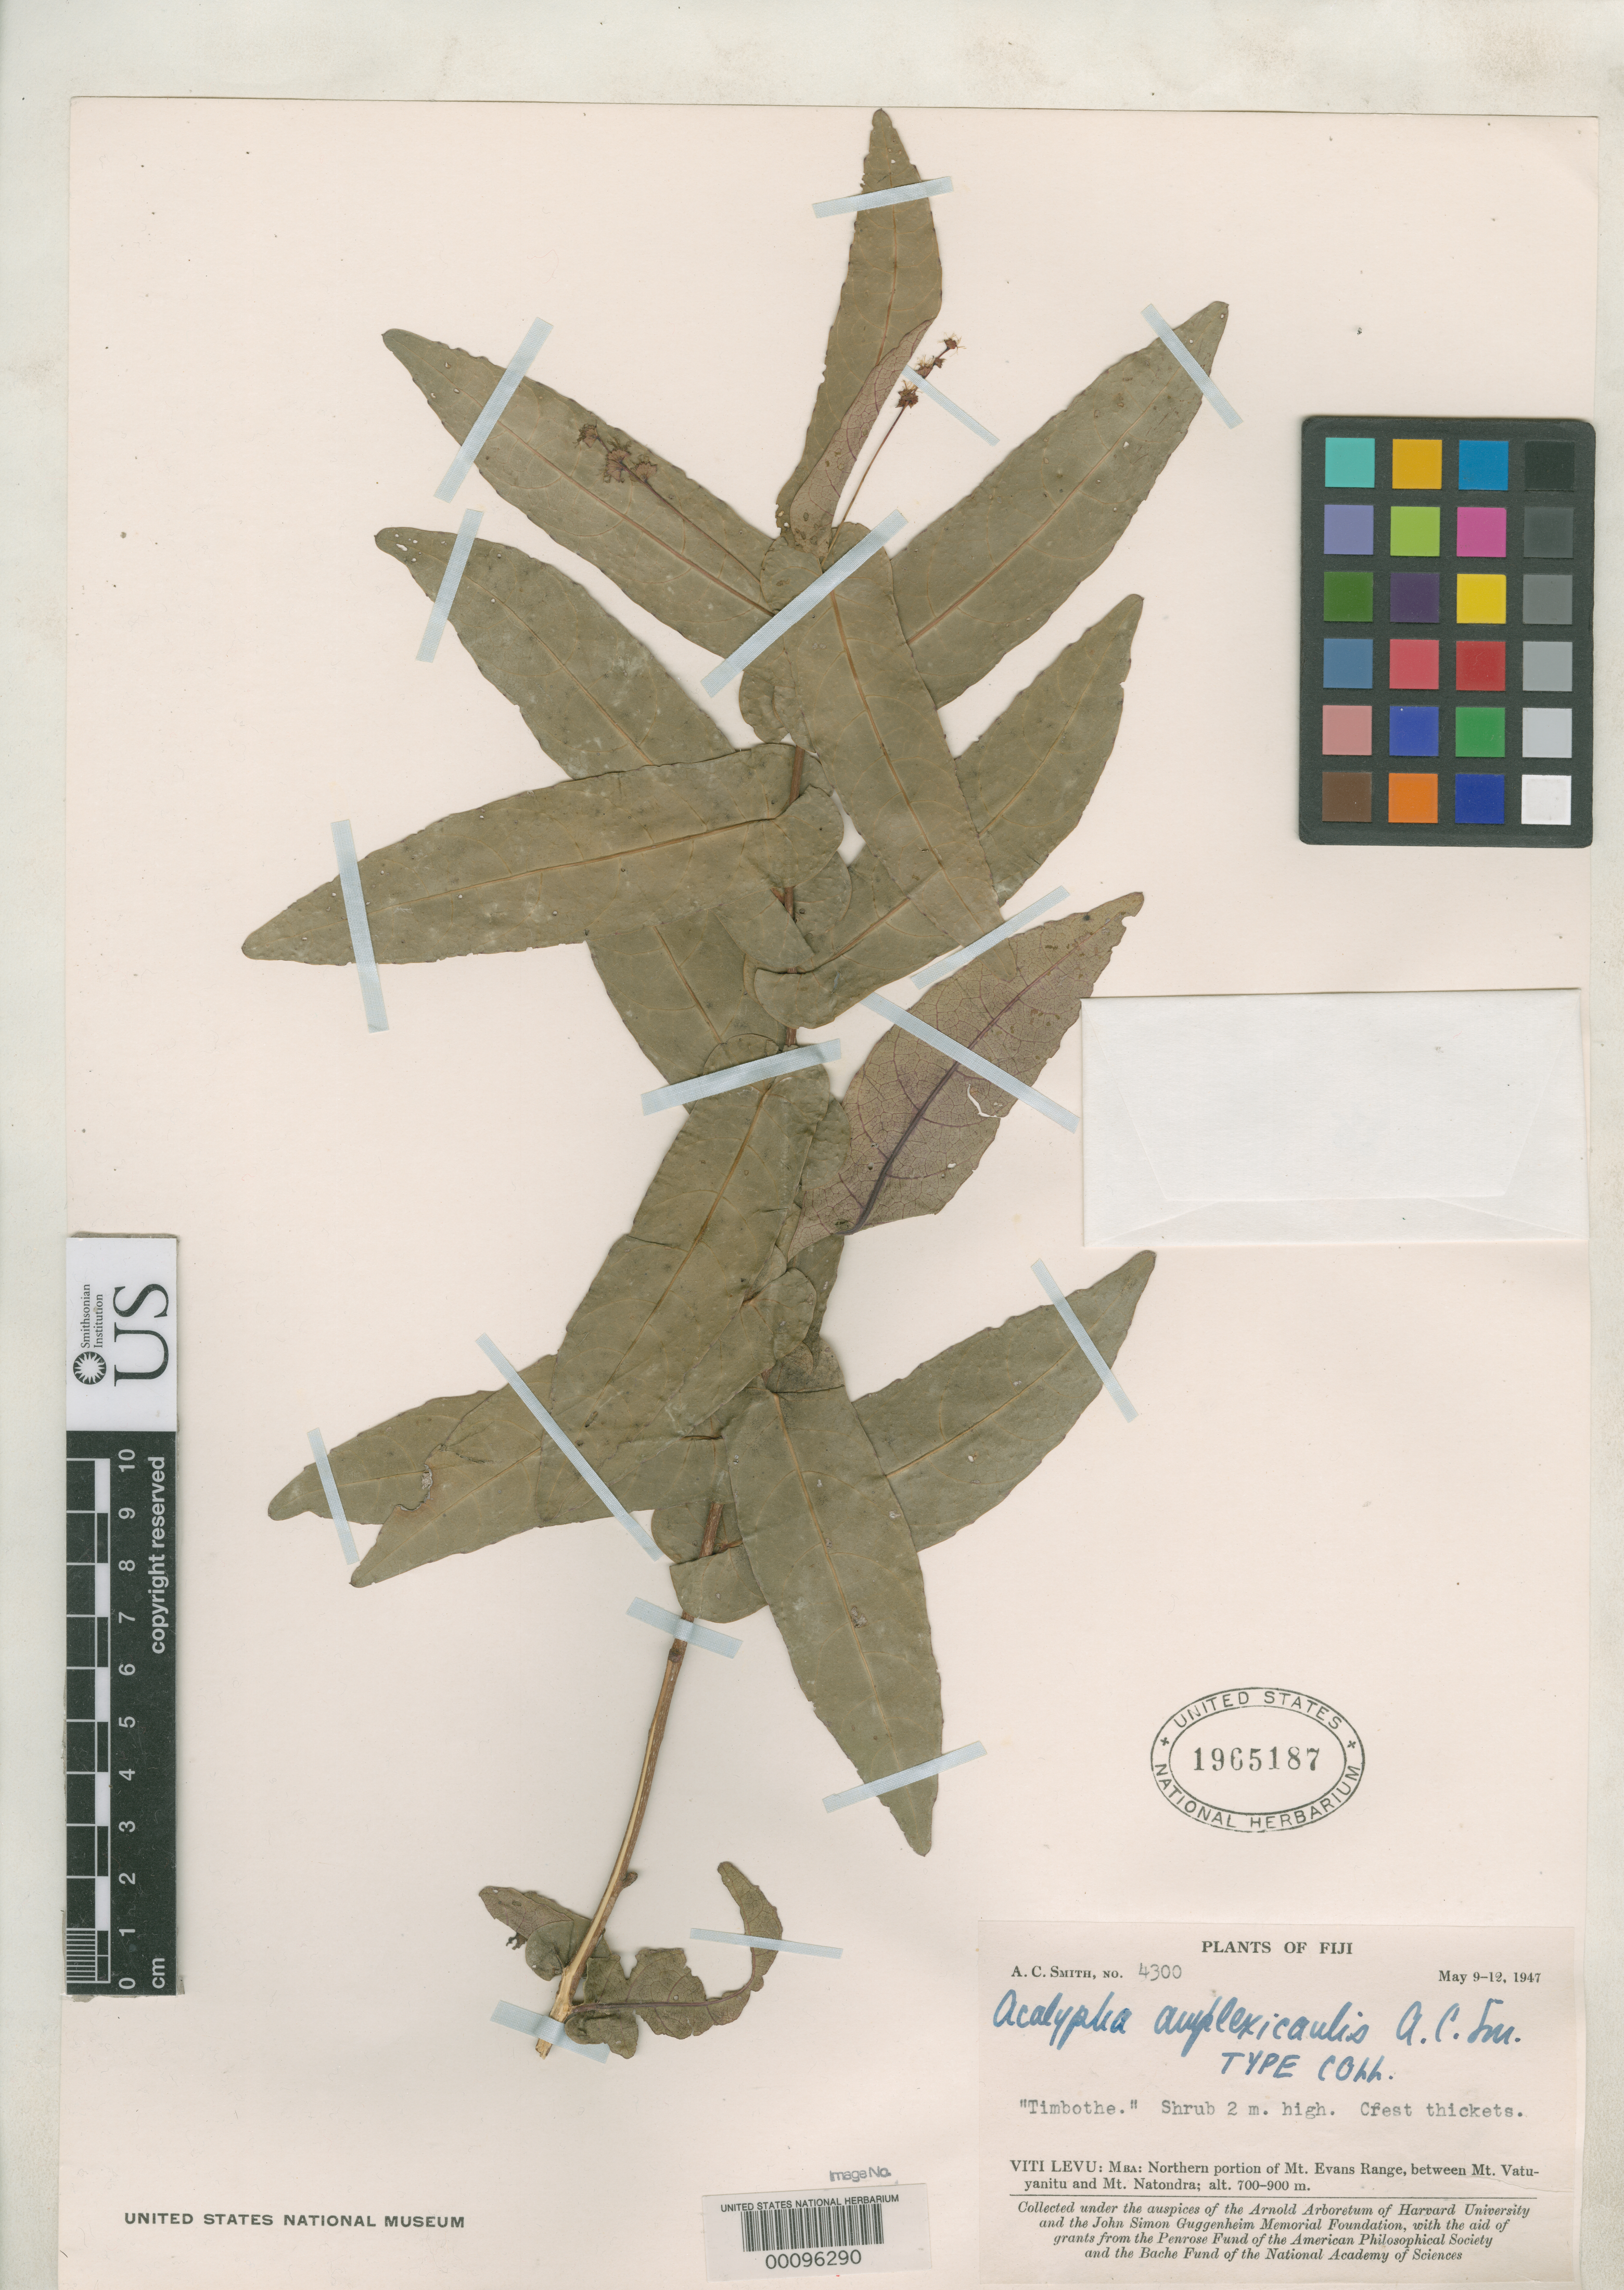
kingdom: Plantae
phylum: Tracheophyta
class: Magnoliopsida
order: Malpighiales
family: Euphorbiaceae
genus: Acalypha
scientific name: Acalypha amplexicaulis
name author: A.C. Sm.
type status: Isotype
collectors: A. C. Smith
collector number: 4300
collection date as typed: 09 May 1947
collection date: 1947-05-09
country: Fiji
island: Viti Levu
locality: Mba, N portion of Mt. Evans Range, between Vatuyanity & Mt. Natondra. [Viti Levu Group]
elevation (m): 700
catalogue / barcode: US 1965187